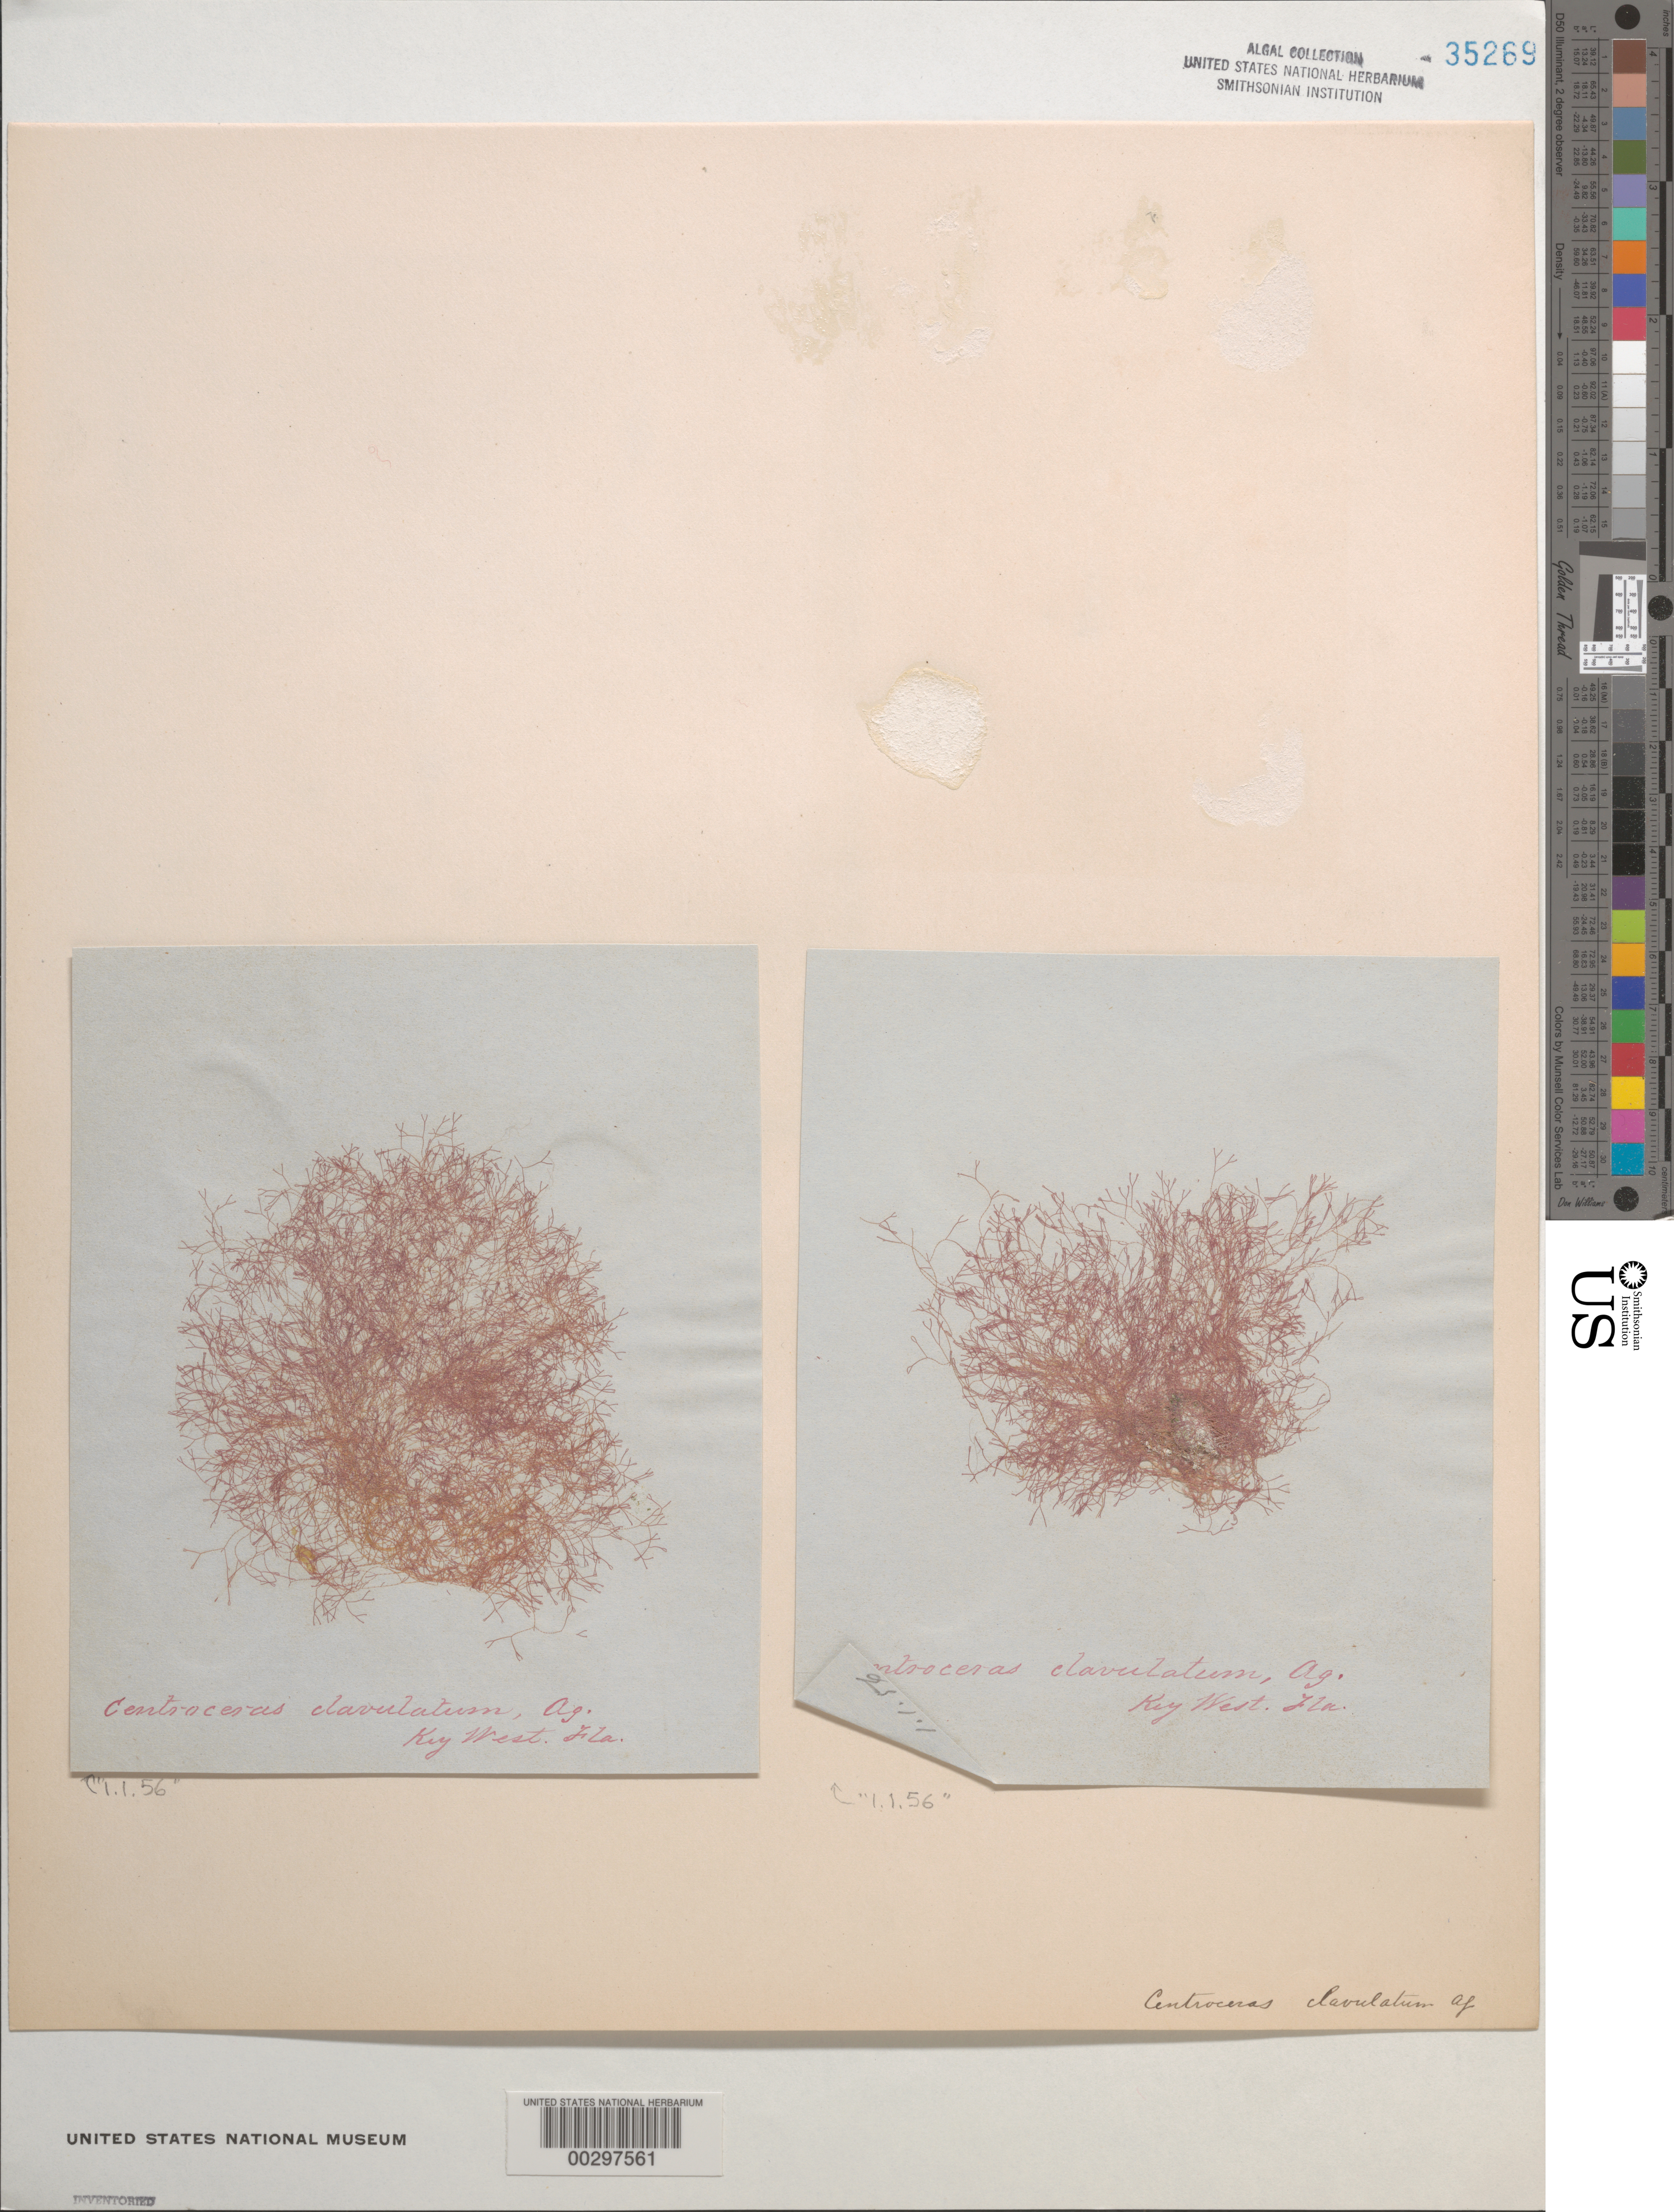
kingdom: Plantae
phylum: Rhodophyta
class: Florideophyceae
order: Ceramiales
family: Ceramiaceae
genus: Centroceras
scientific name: Centroceras clavulatum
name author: (C. Agardh) Mont.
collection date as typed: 01 Jan 1856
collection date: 1856-01-01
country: United States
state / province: Florida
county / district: Monroe County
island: Key West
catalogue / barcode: US 35269